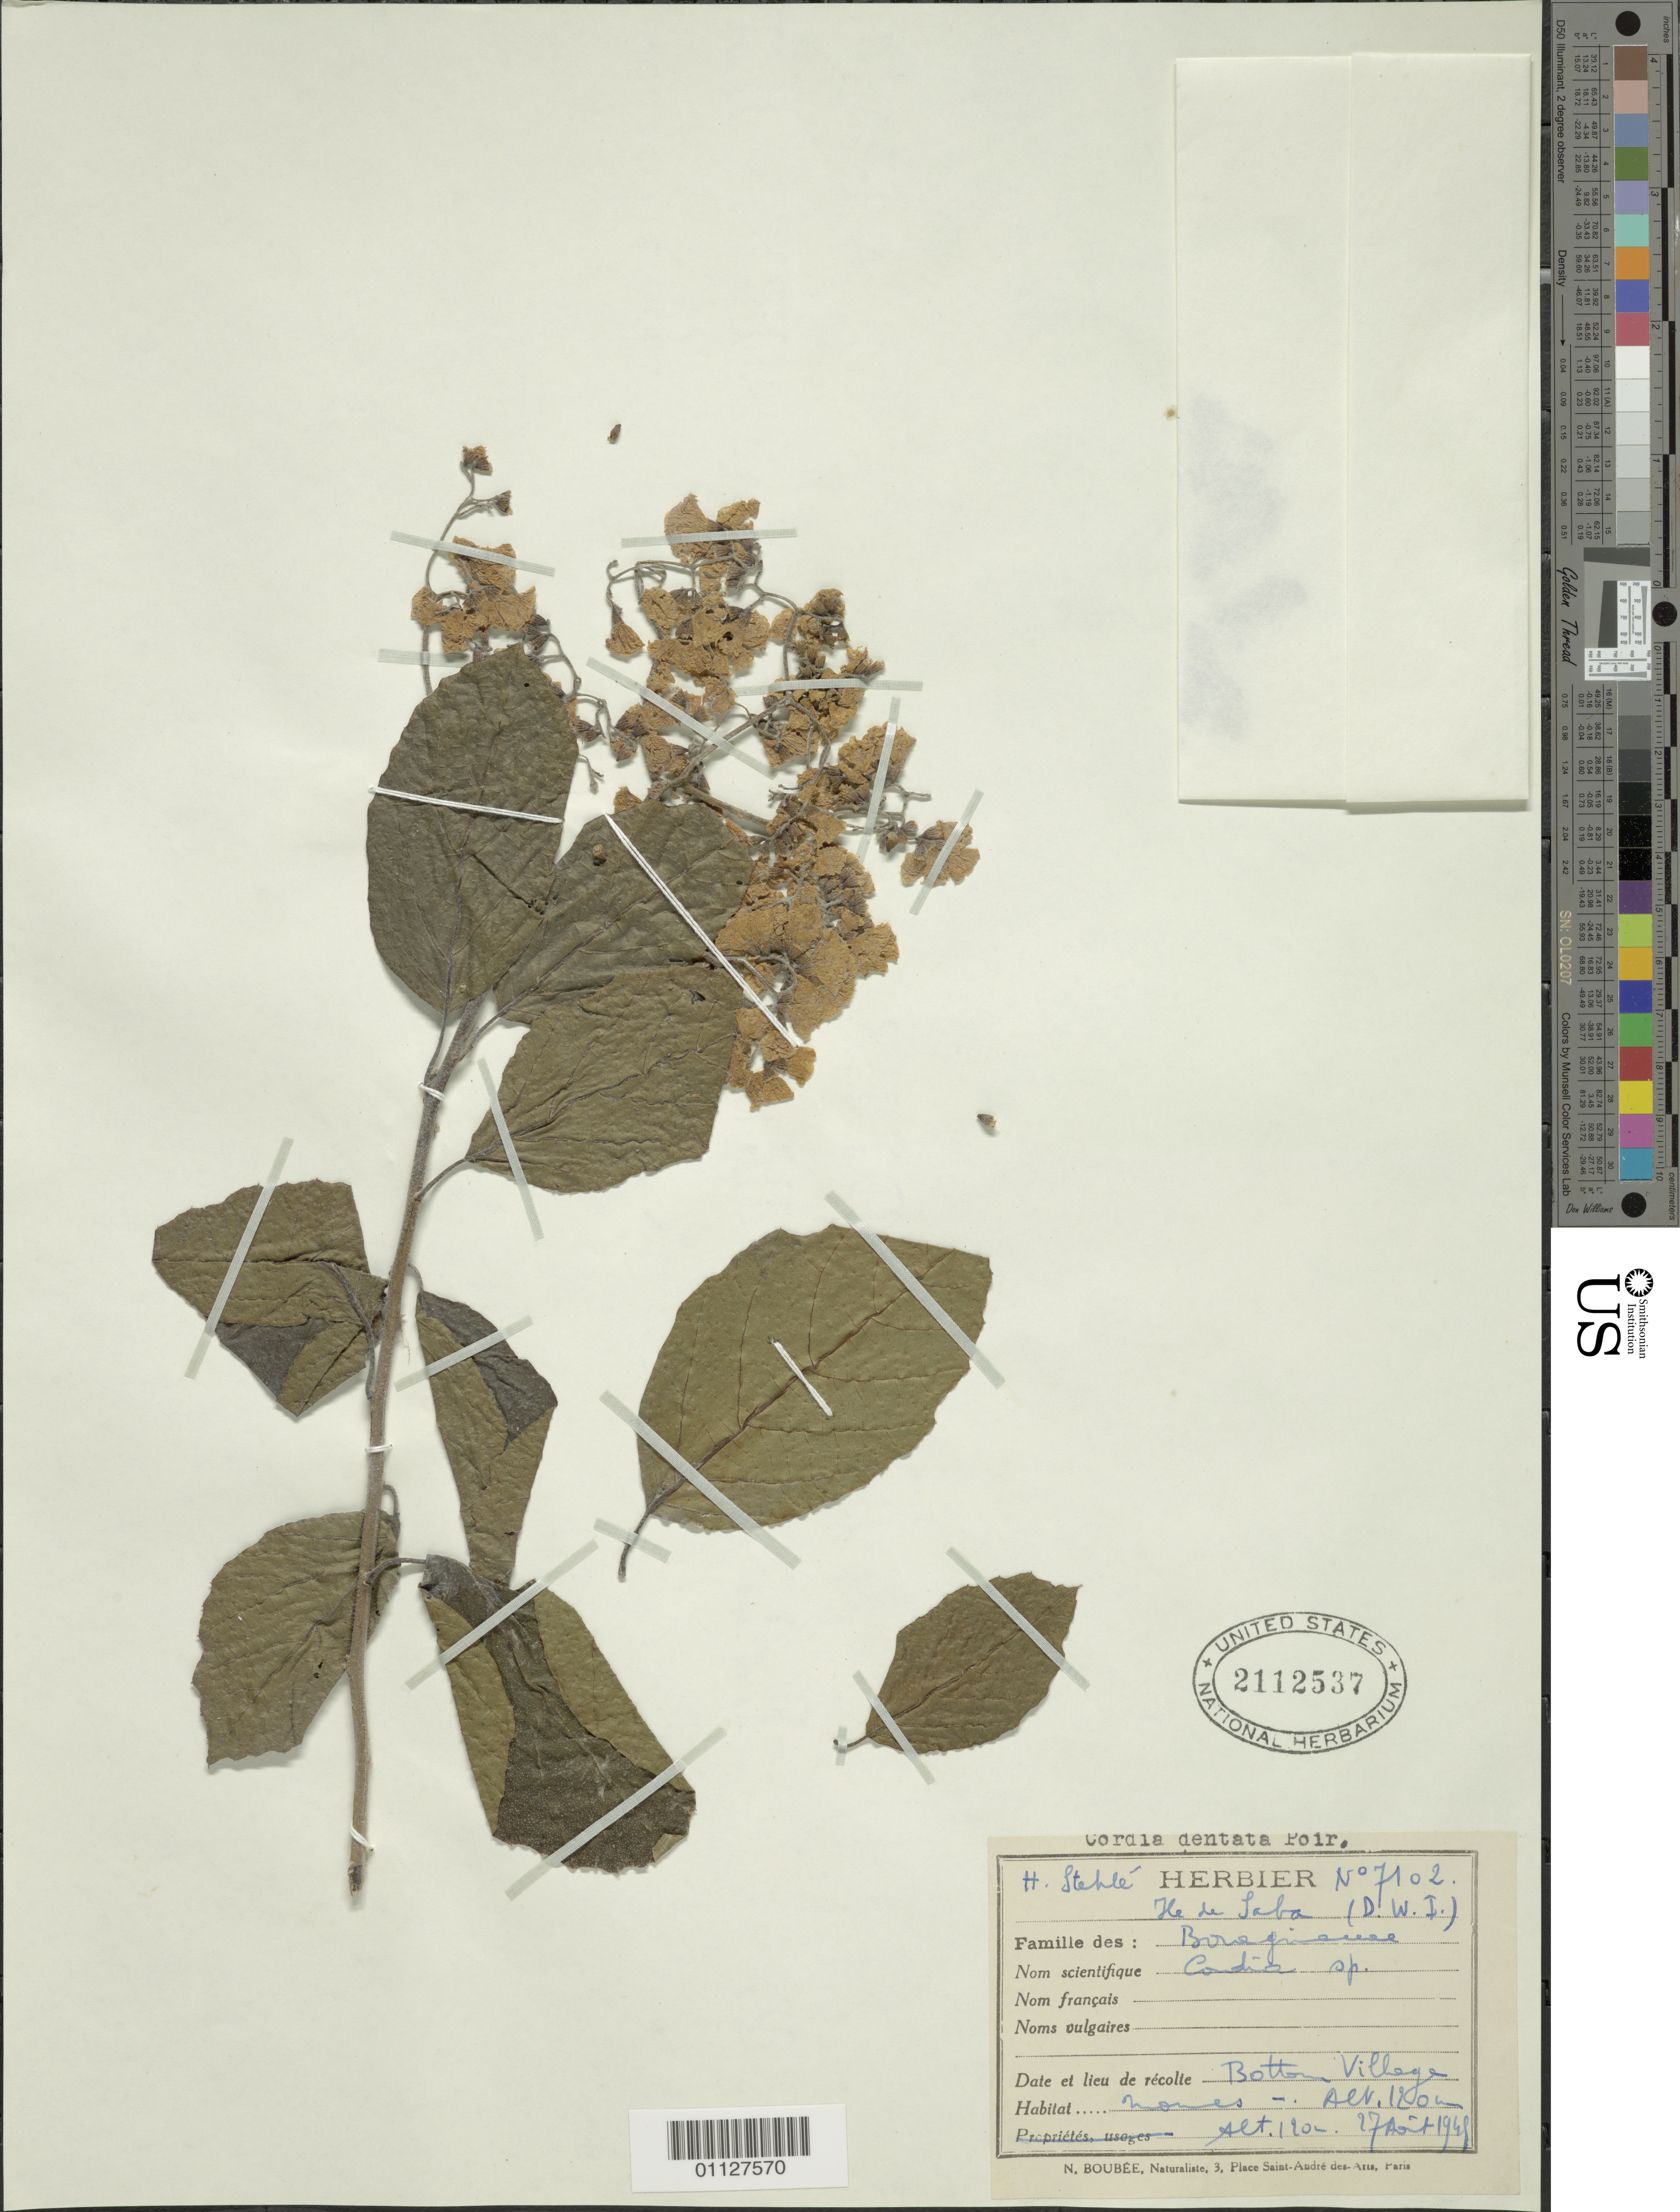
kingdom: Plantae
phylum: Tracheophyta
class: Magnoliopsida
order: Boraginales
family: Cordiaceae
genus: Cordia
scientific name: Cordia dentata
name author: Poir.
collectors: H. Stehlé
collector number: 7102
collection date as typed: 27 Aug 1948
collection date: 1948-08-27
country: Netherlands Antilles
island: Saba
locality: Bottom VIllage. Mornes.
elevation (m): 120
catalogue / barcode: US 2112537